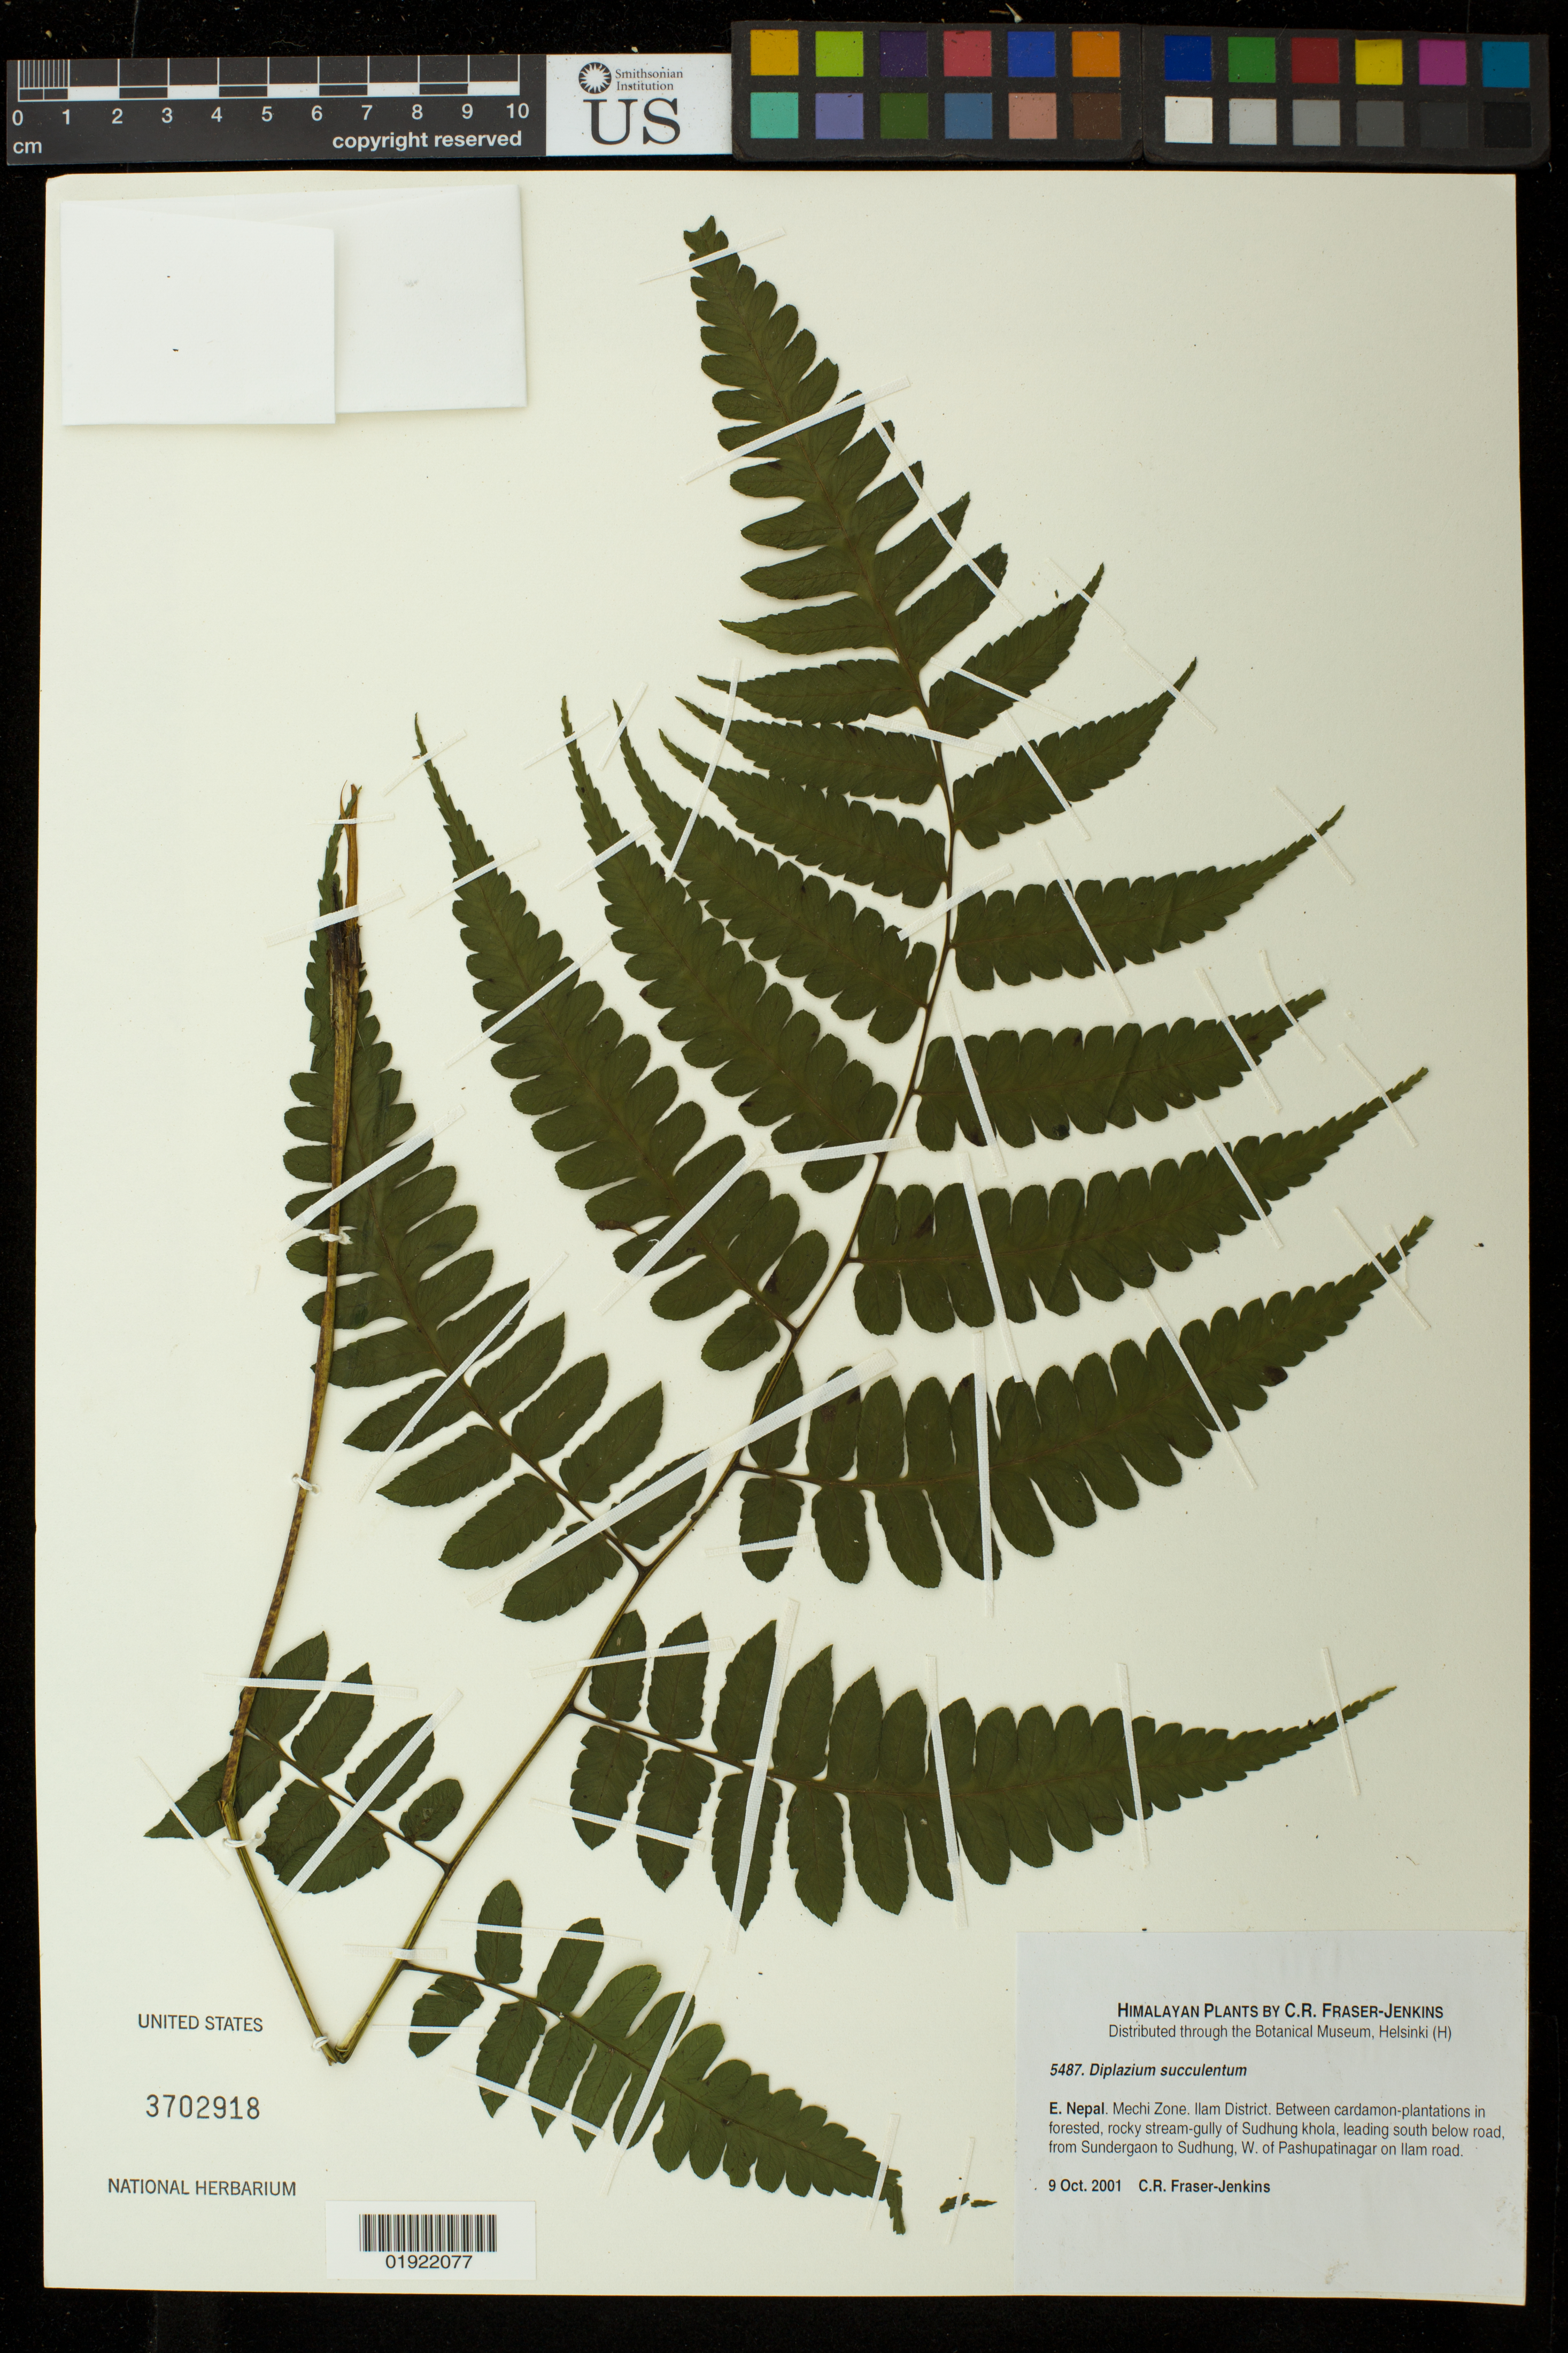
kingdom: Plantae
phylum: Tracheophyta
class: Polypodiopsida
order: Polypodiales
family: Athyriaceae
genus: Diplazium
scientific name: Diplazium succulentum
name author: (C.B. Clarke) C. Chr.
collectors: C. R. Fraser-Jenkins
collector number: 5487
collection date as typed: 9 Oct 2001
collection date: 2001-10-09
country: Nepal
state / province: Mechi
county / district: Ilam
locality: Between cardamon-plantations in forested, rocky stream-gully of Sudhung khola, leading south below road, from Sundergaon to Sudhung, W. of Pashupatinagar on Ilam road.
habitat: forested, rocky stream-gully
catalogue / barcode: US 3702918